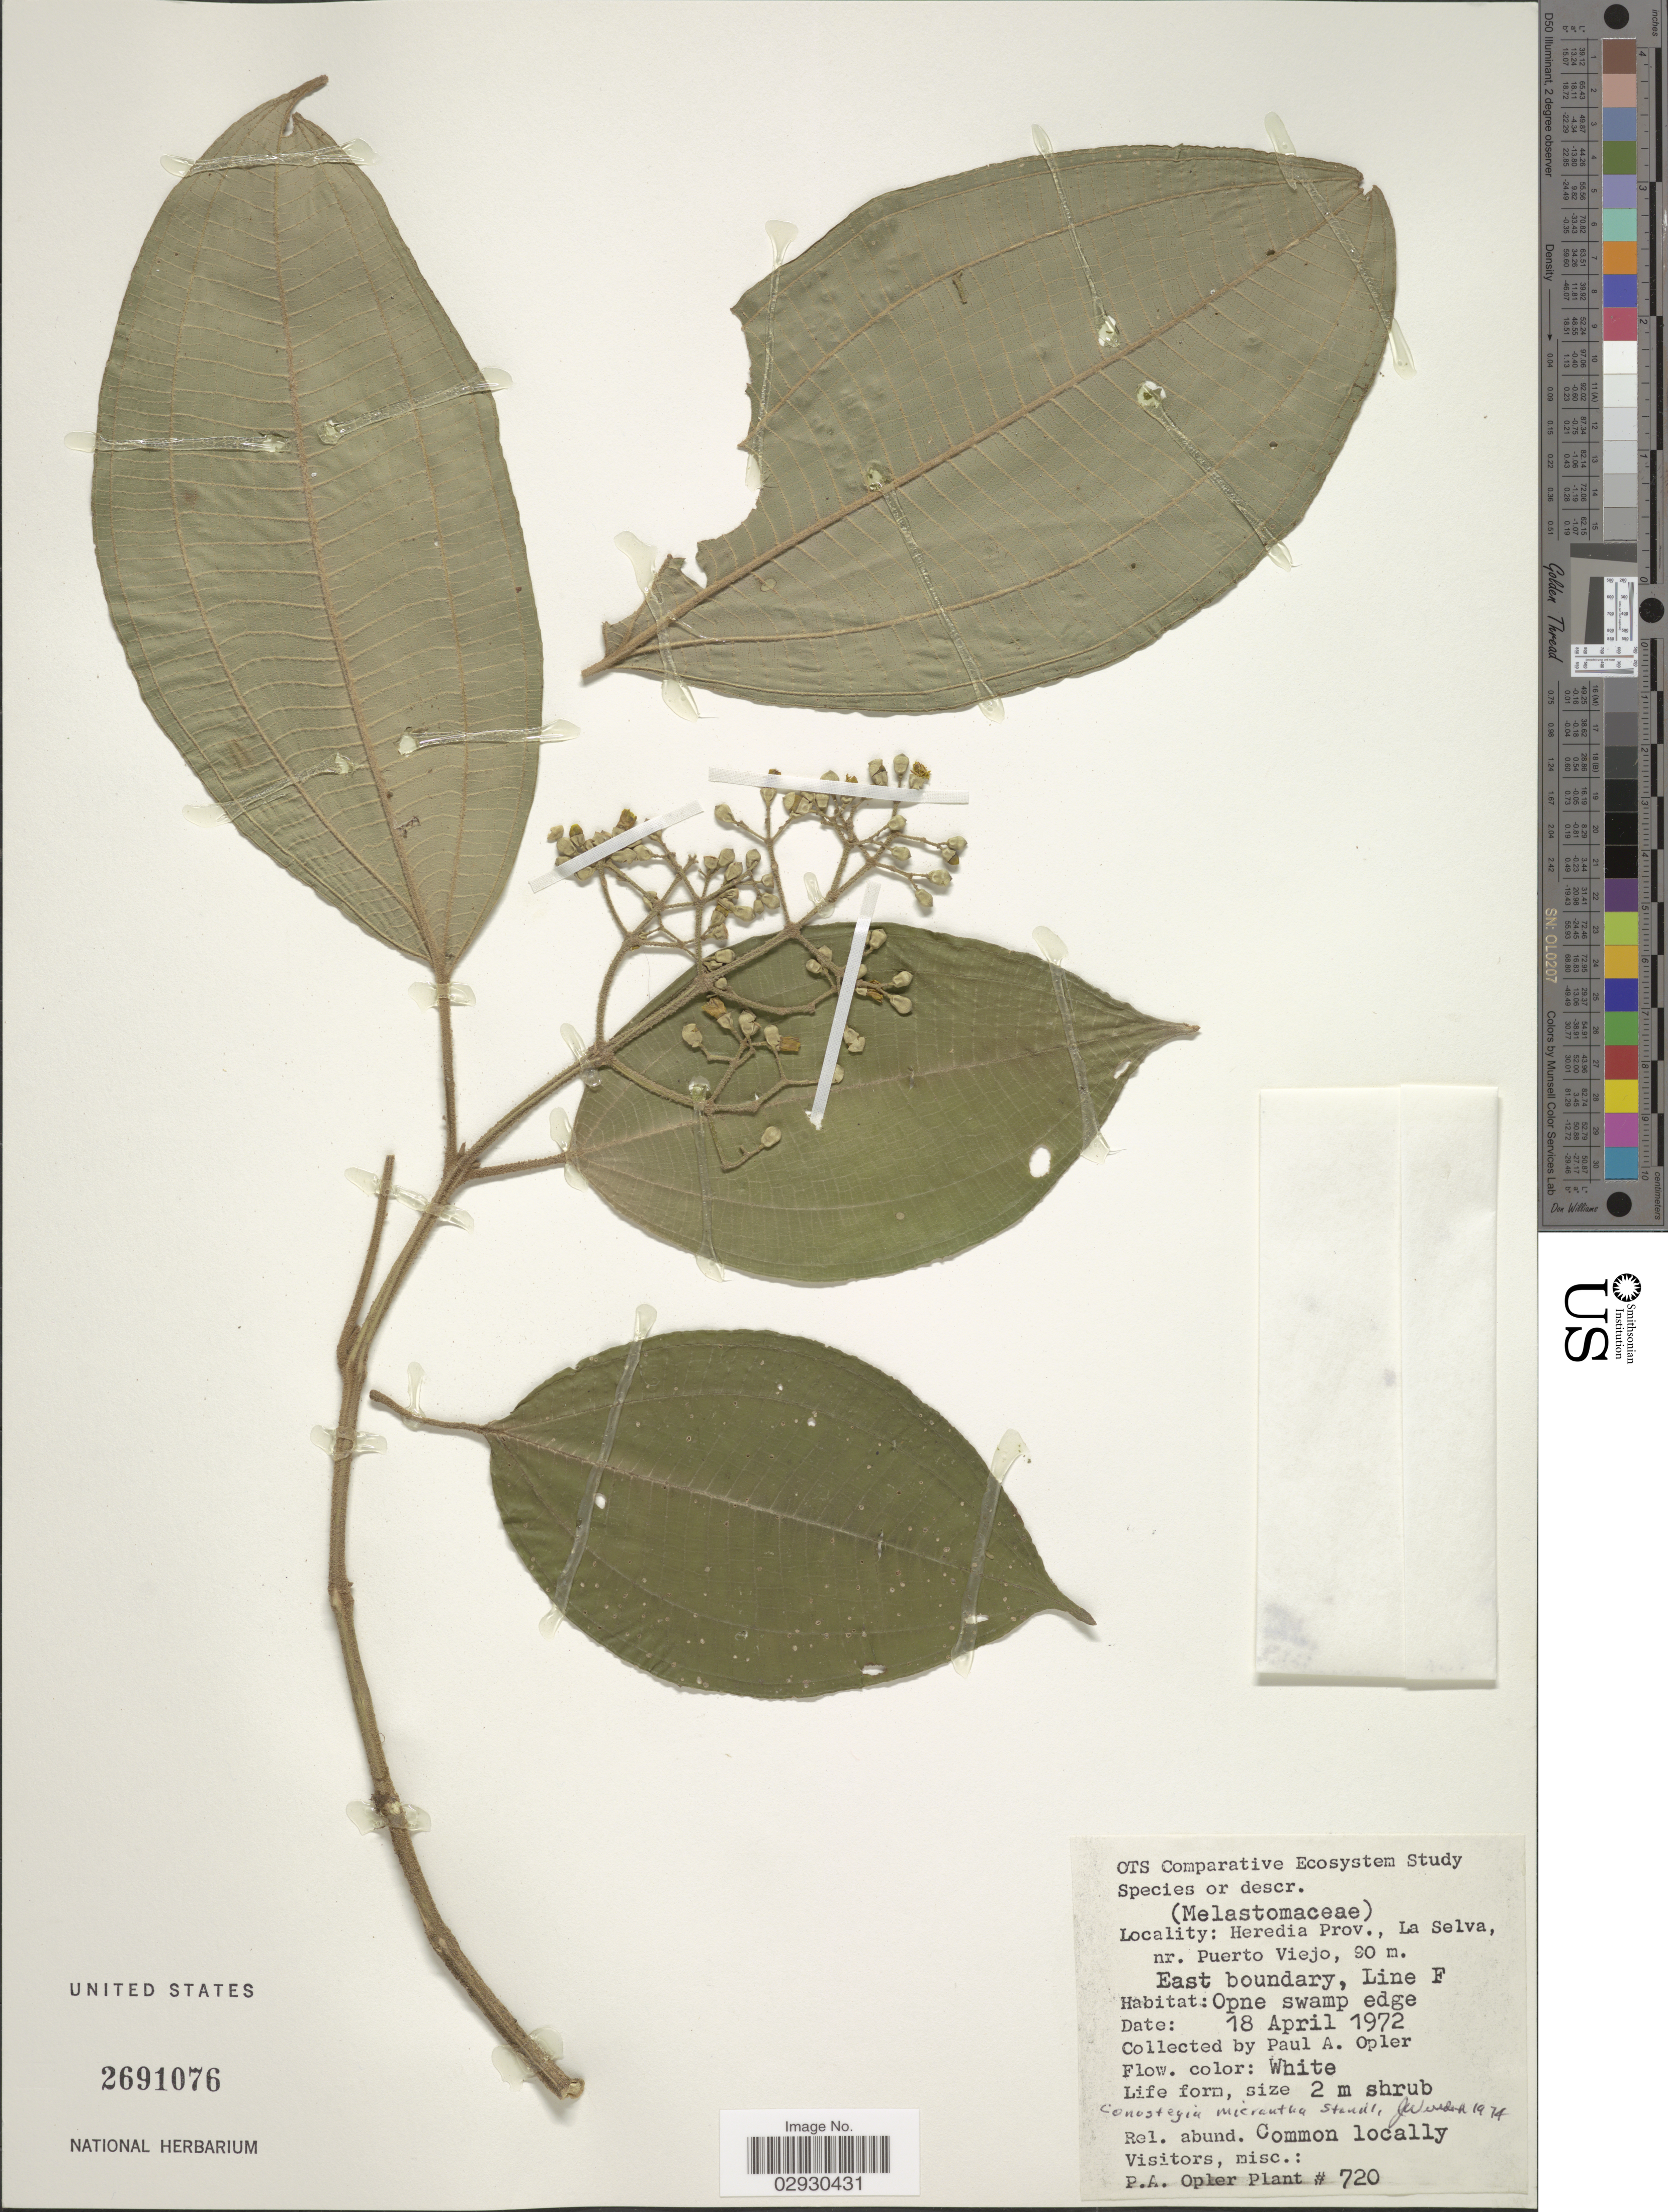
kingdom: Plantae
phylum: Tracheophyta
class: Magnoliopsida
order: Myrtales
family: Melastomataceae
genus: Conostegia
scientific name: Conostegia micrantha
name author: Standl.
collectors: P. Opler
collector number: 720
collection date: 1972-04-18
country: Costa Rica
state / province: Heredia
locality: Heredia Prov., La Selva, nr. Puerto Viejo. East boundary, Line F.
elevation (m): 90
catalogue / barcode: US 2691076